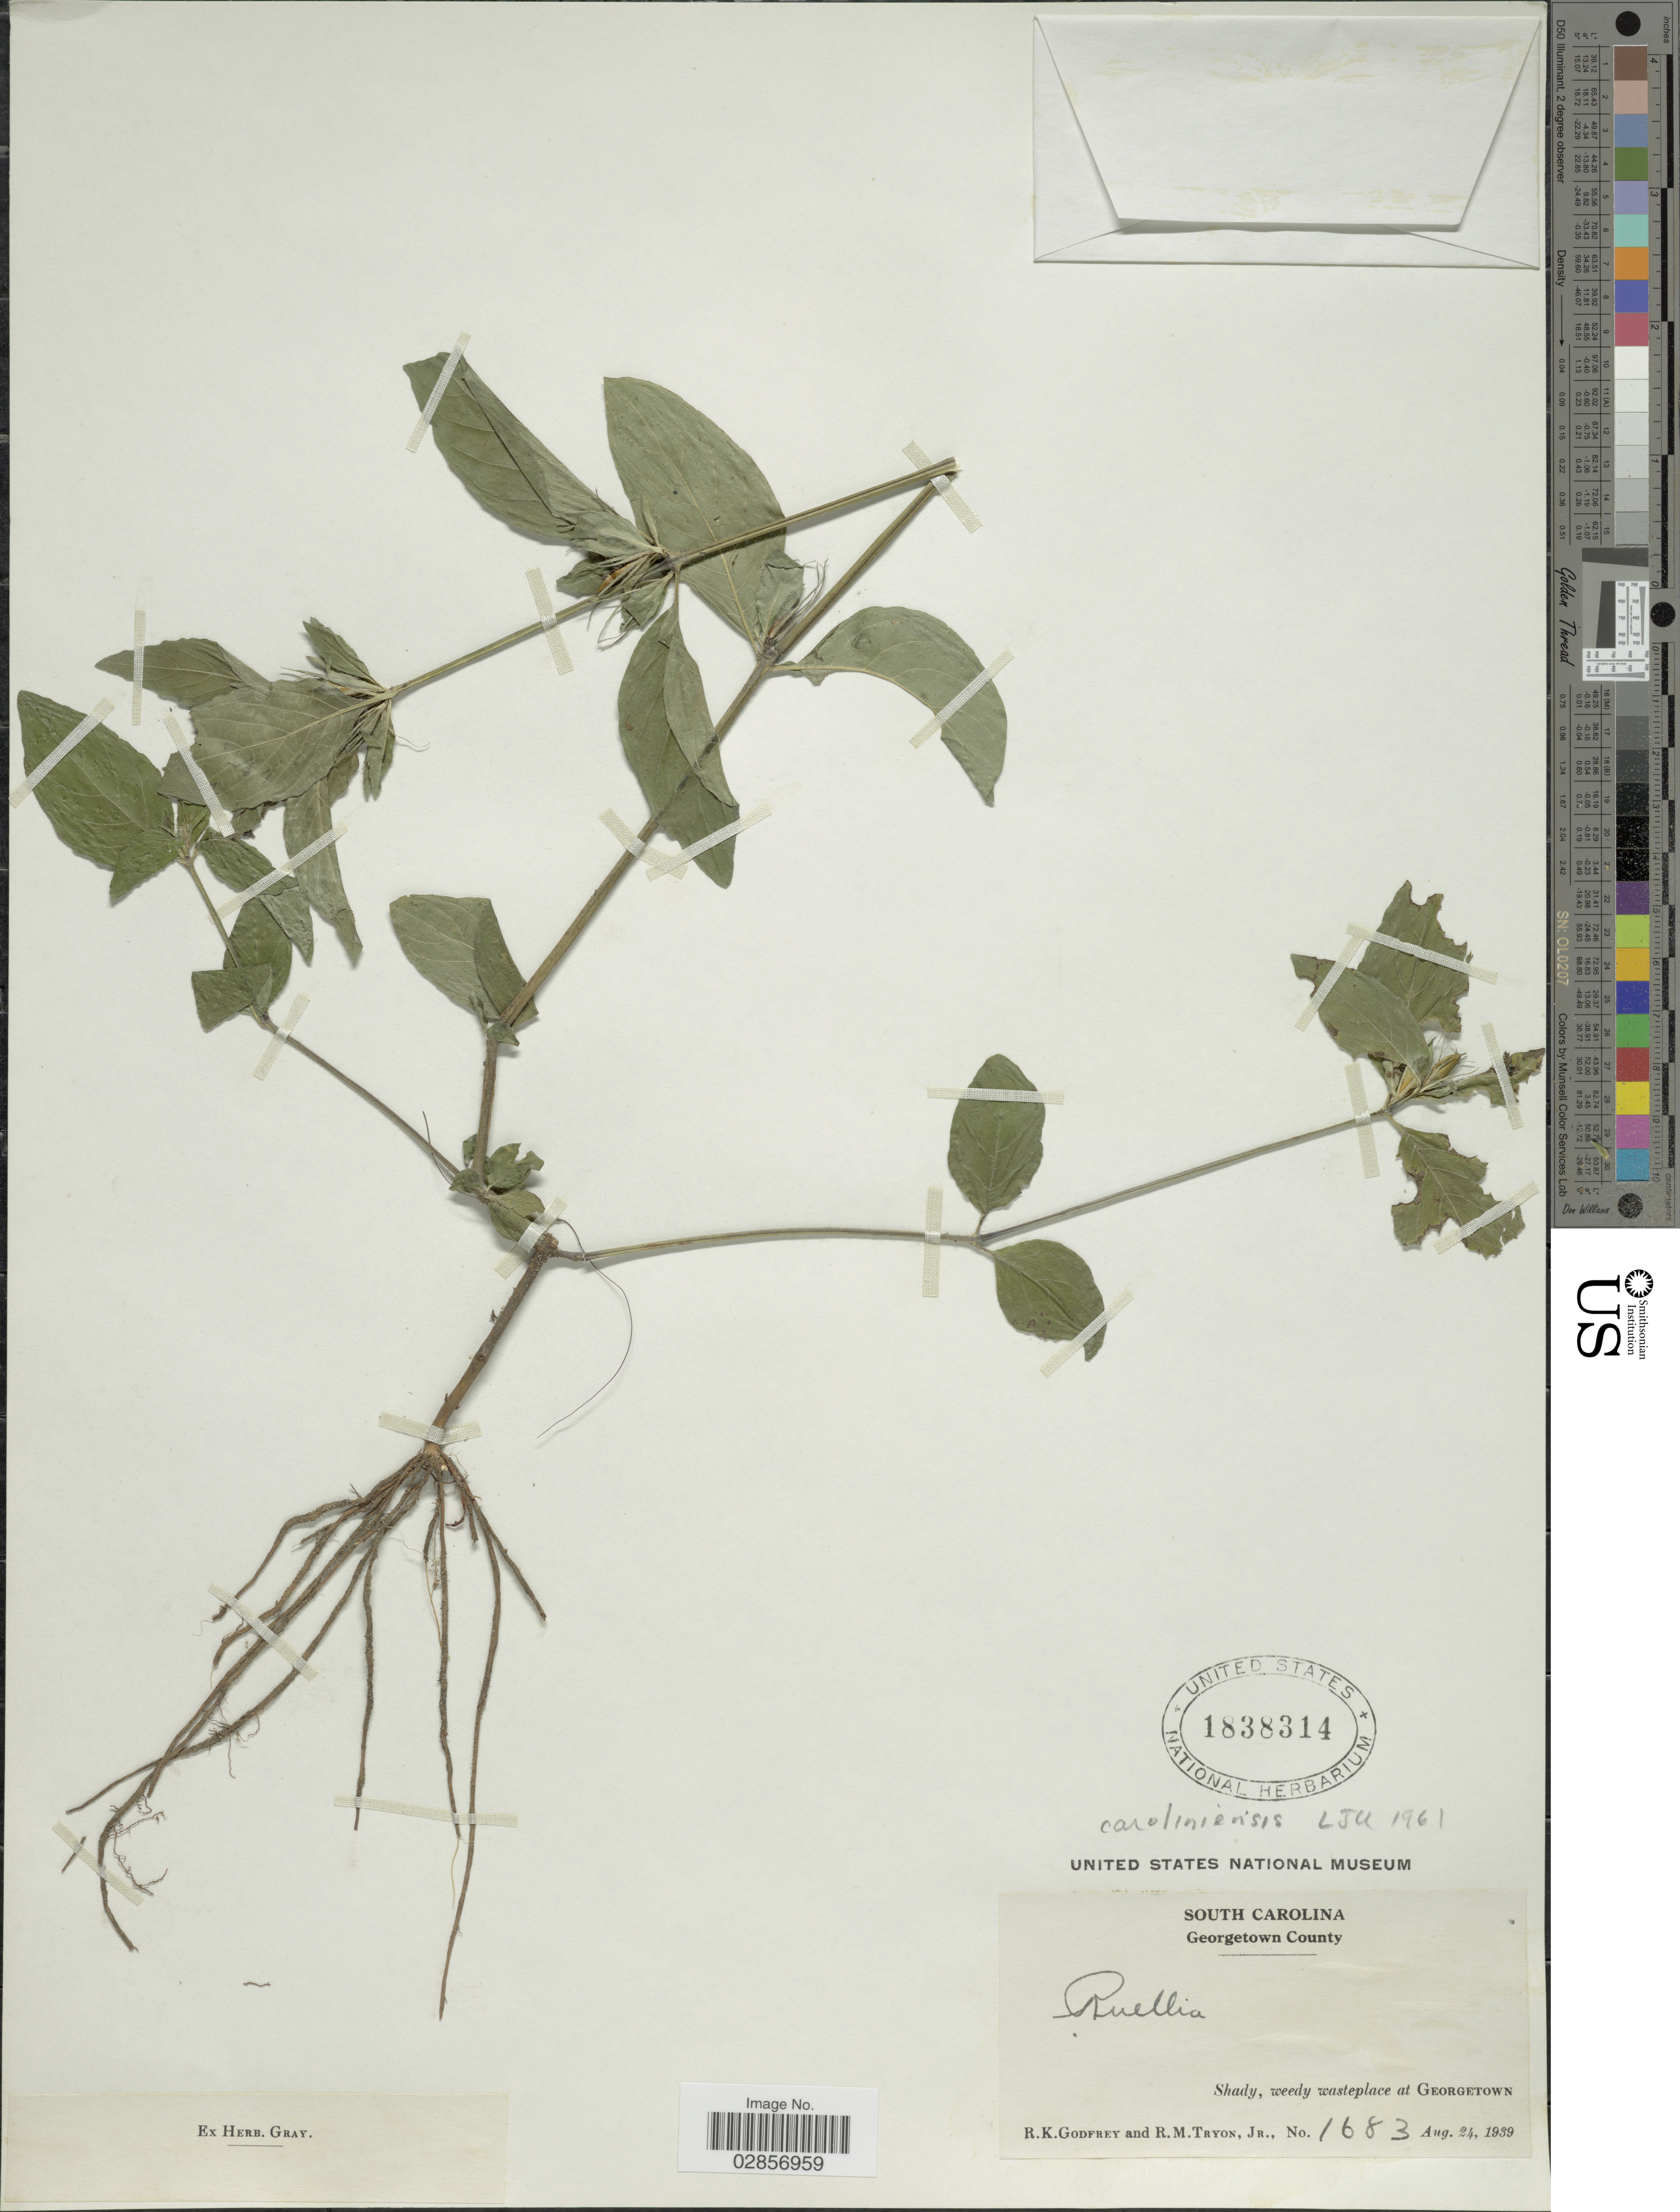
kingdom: Plantae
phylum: Tracheophyta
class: Magnoliopsida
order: Lamiales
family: Acanthaceae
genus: Ruellia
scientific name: Ruellia caroliniensis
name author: (J.F. Gmel.) Steud.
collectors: R. K. Godfrey & R. M. Tryon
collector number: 1683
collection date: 1939-08-24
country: United States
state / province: South Carolina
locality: Georgetown County. Shady, weedy wasteplace at Georgetown.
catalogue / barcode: US 1838314